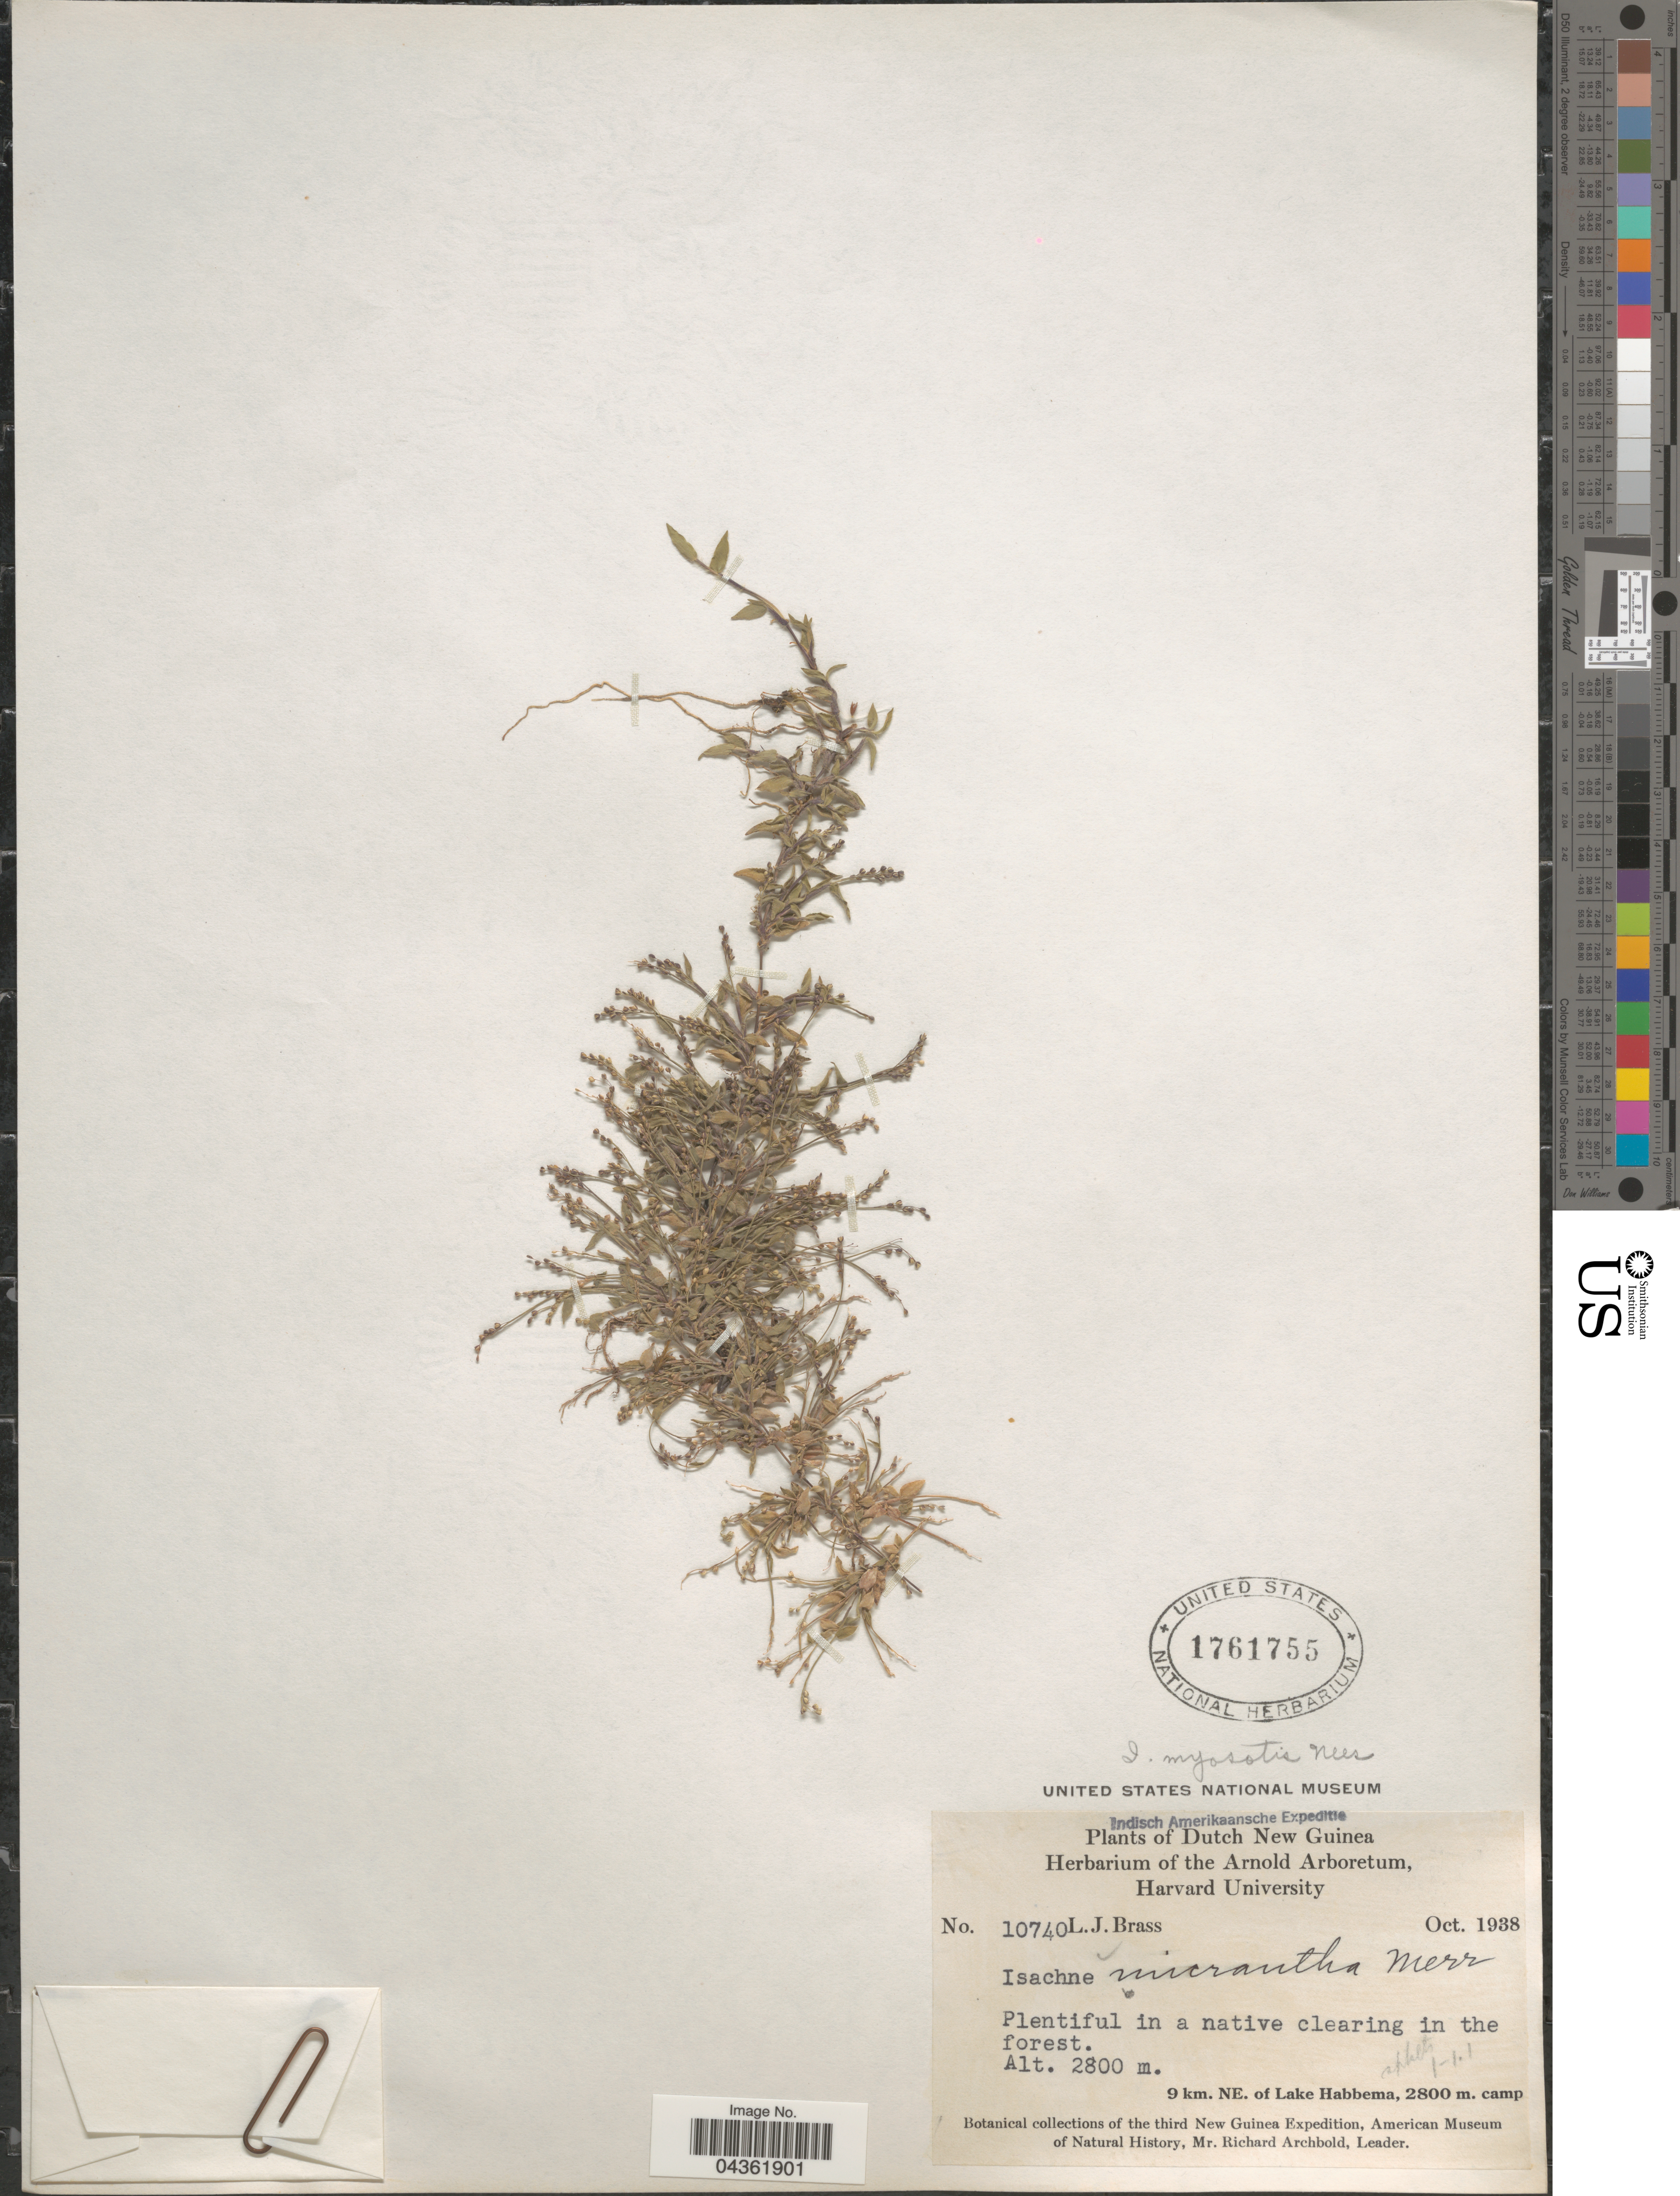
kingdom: Plantae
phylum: Tracheophyta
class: Liliopsida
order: Poales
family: Poaceae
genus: Isachne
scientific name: Isachne myosotis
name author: Nees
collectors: L. J. Brass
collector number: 10740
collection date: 1938-10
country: Indonesia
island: New Guinea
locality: Indisch Amerikaansche Expeditie. Dutch New Guinea. 9 km. NE. of Lake Habbema camp. The third New Guinea Expedition.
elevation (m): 2800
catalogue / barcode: US 1761755